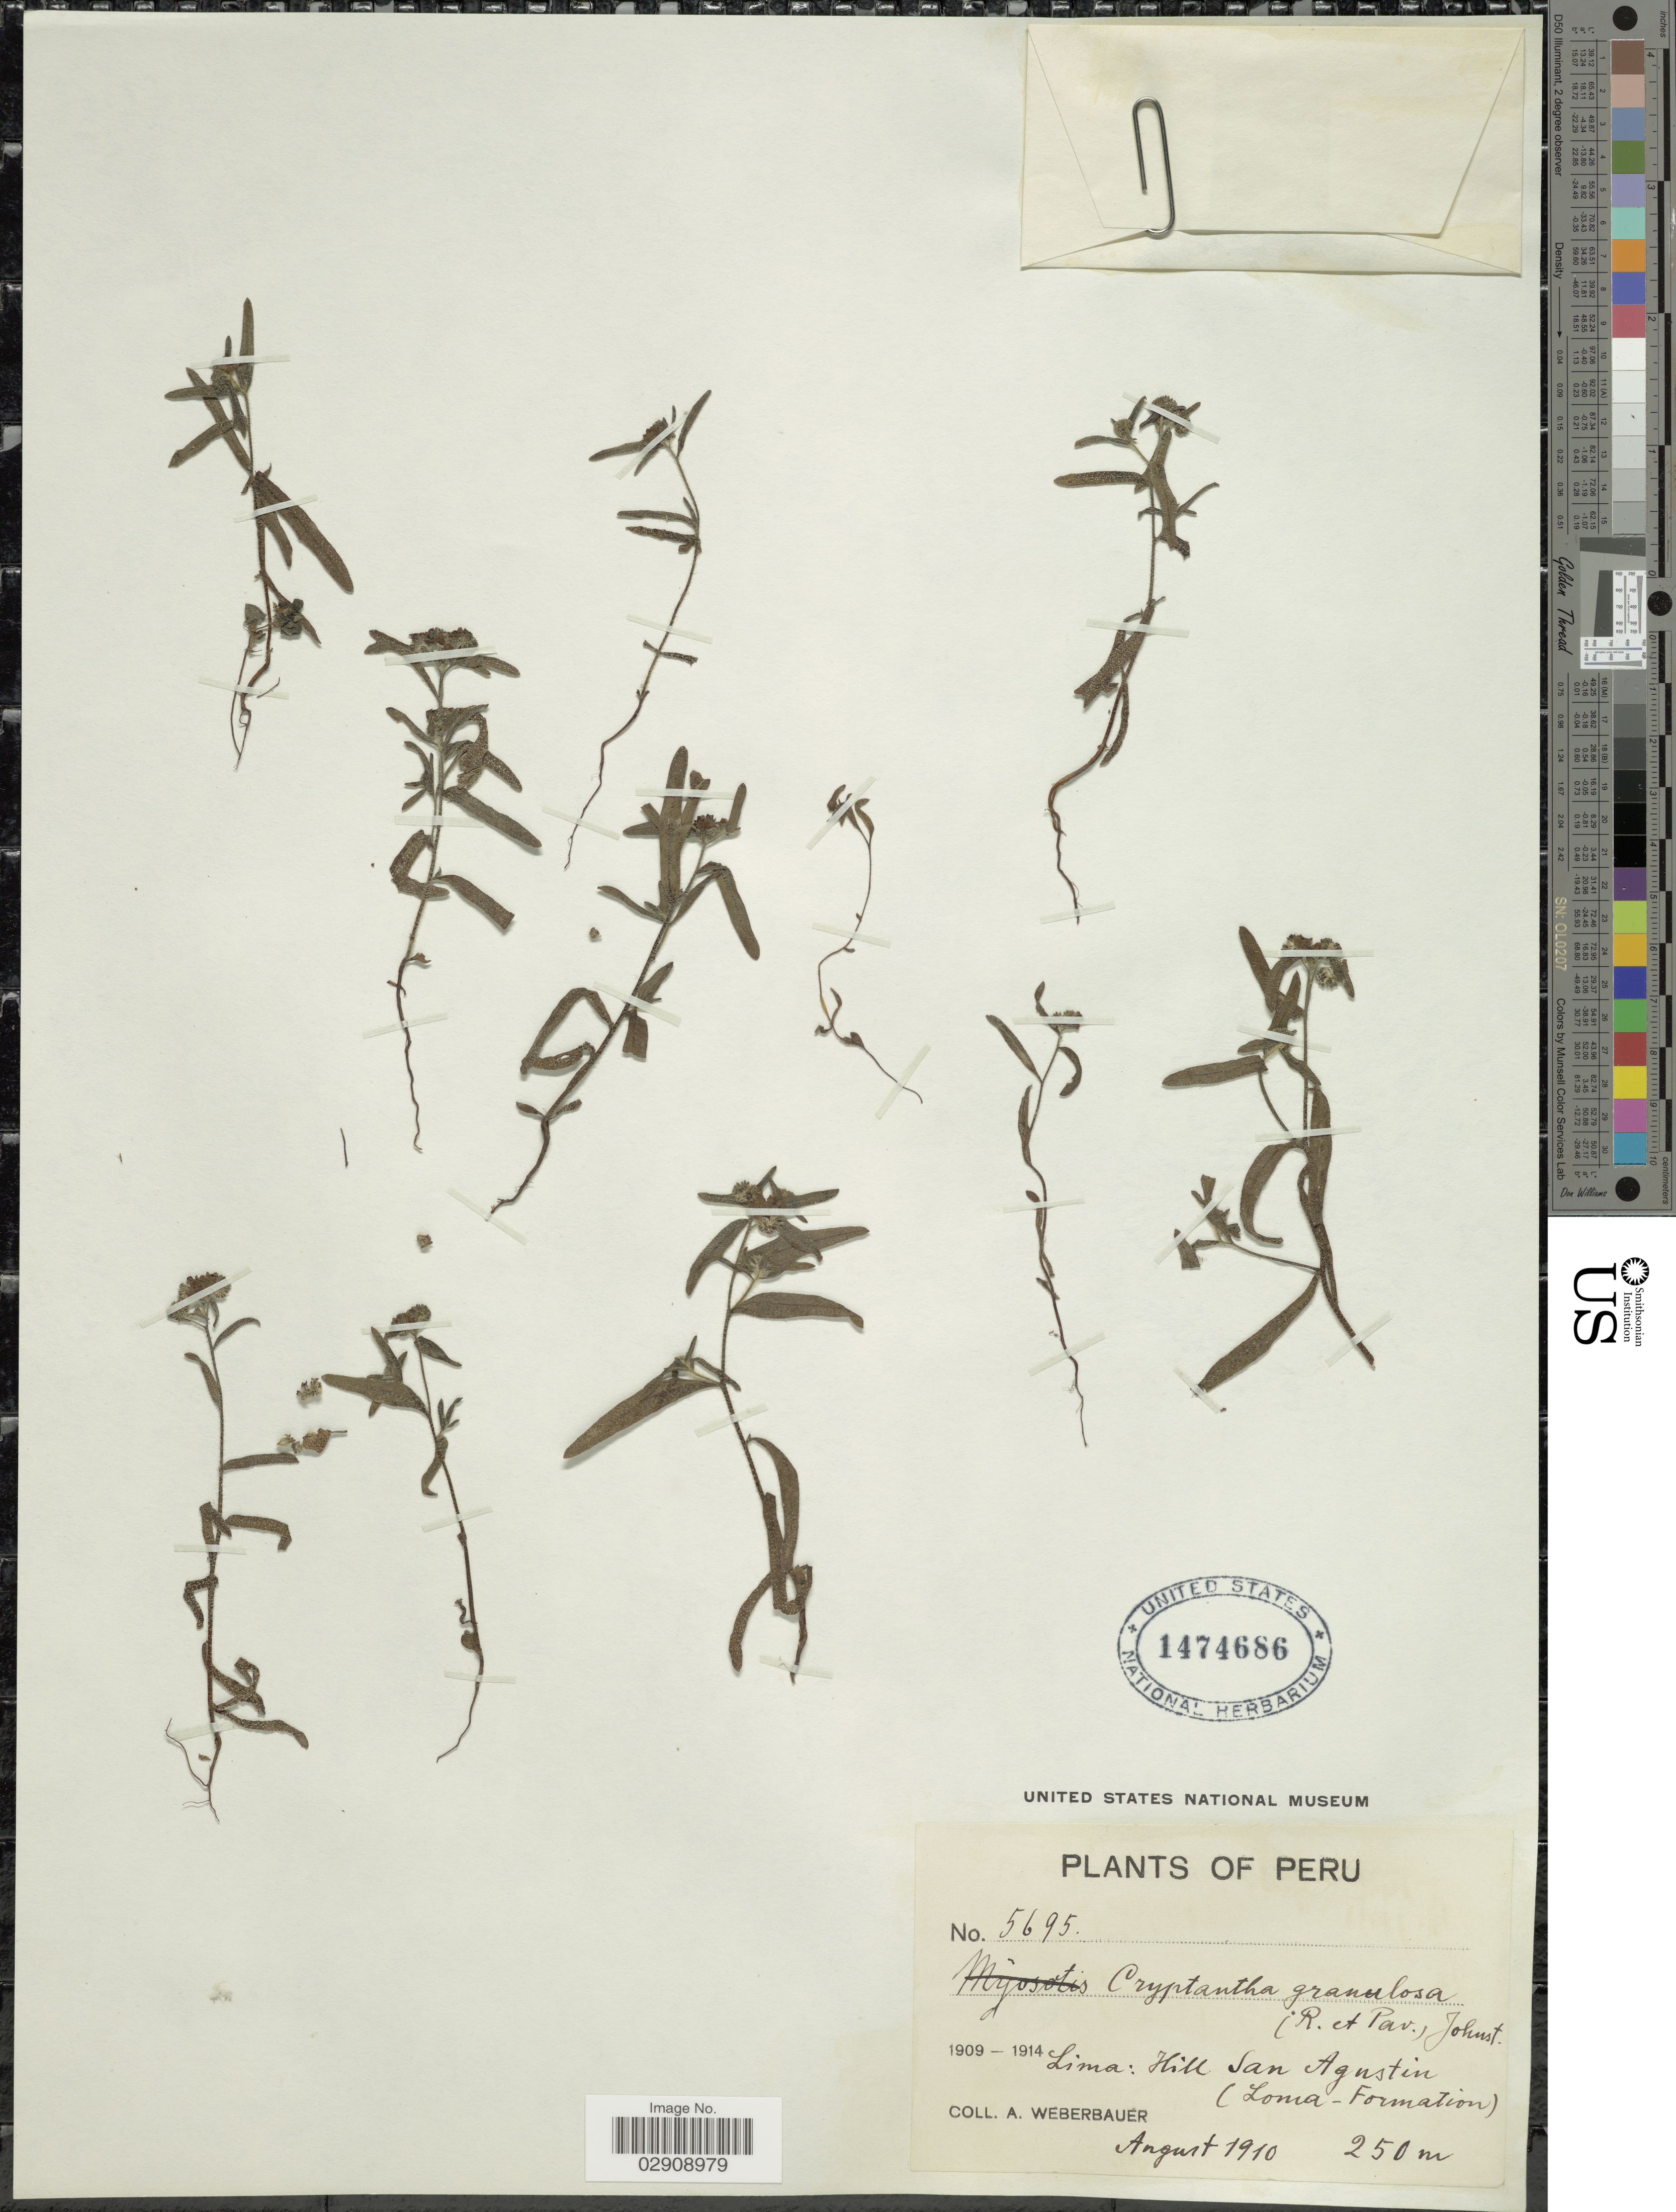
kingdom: Plantae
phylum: Tracheophyta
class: Magnoliopsida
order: Boraginales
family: Boraginaceae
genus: Cryptantha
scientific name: Cryptantha granulosa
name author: (Ruiz & Pav.) I.M. Johnst.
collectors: A. Weberbauer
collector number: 5695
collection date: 1910-08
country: Peru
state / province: Lima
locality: Lima: Hill San Agustin (Loma-Formation). Peru.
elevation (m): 250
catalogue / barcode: US 1474686